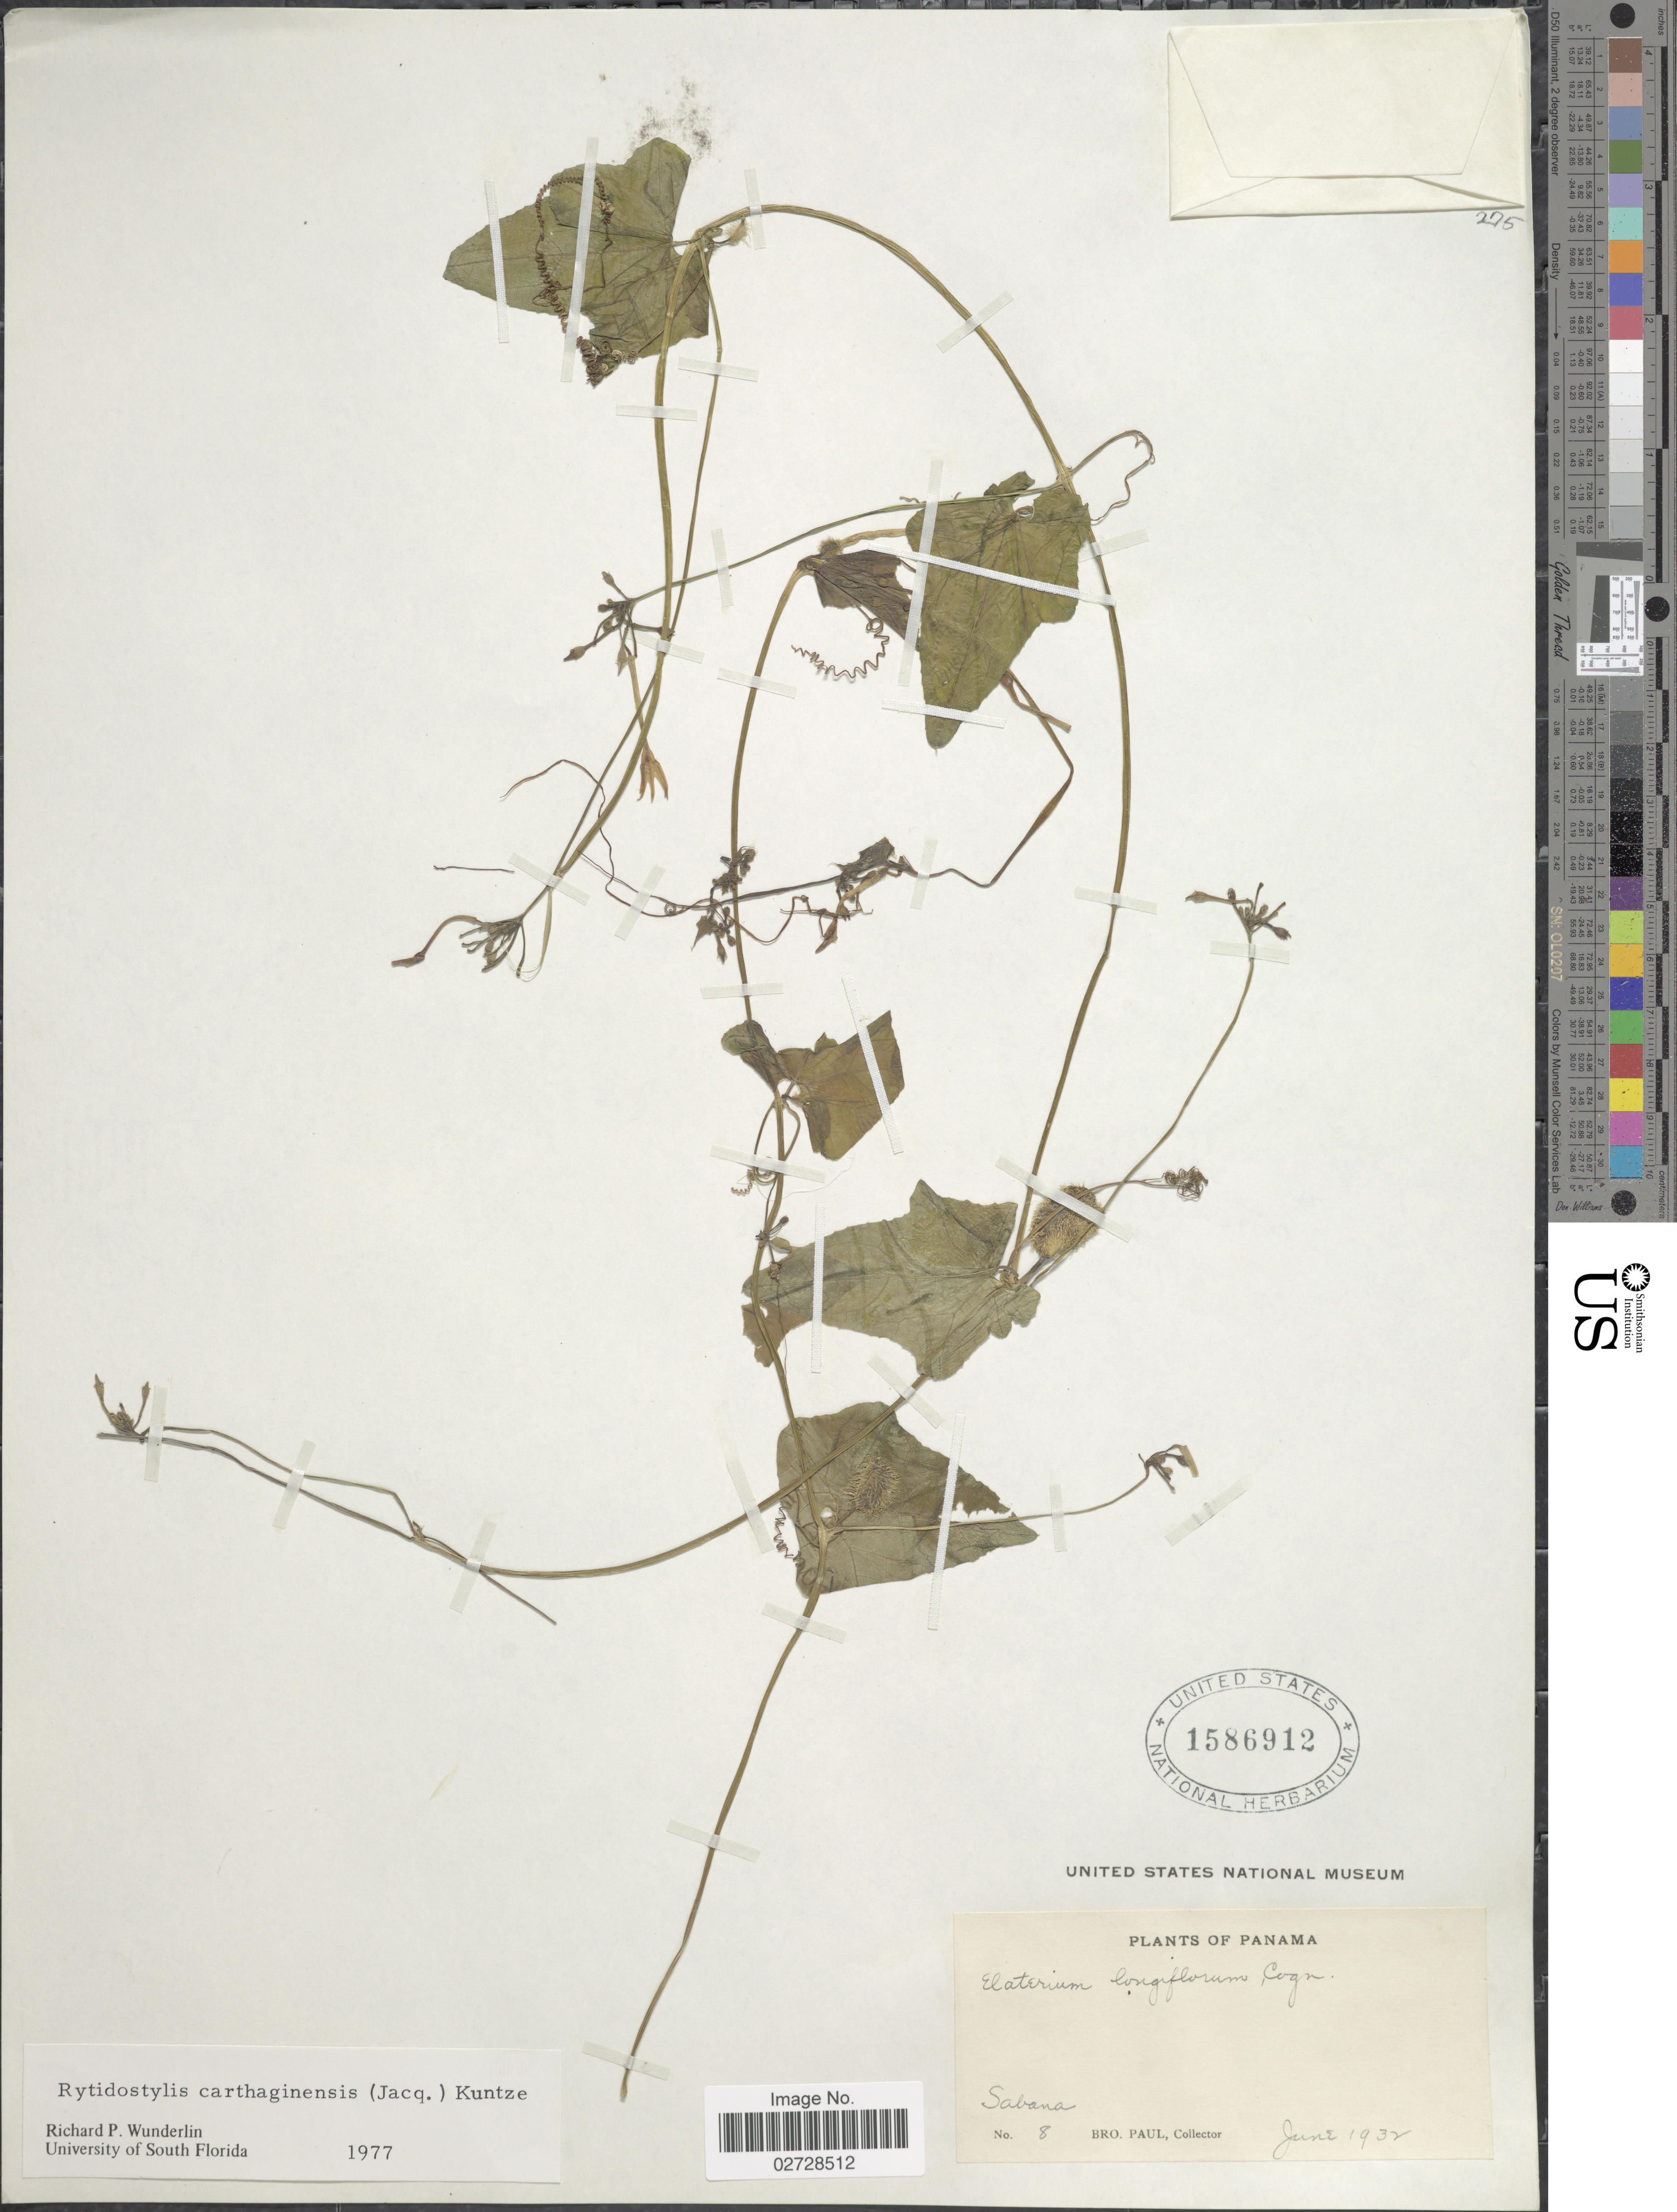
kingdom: Plantae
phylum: Tracheophyta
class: Magnoliopsida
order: Cucurbitales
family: Cucurbitaceae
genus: Cyclanthera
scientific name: Cyclanthera carthagenensis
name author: (Jacq.) H. Schaef. & S.S. Renner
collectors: B. Paul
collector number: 8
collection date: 1932-06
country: Panama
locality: Sabana.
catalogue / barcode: US 1586912